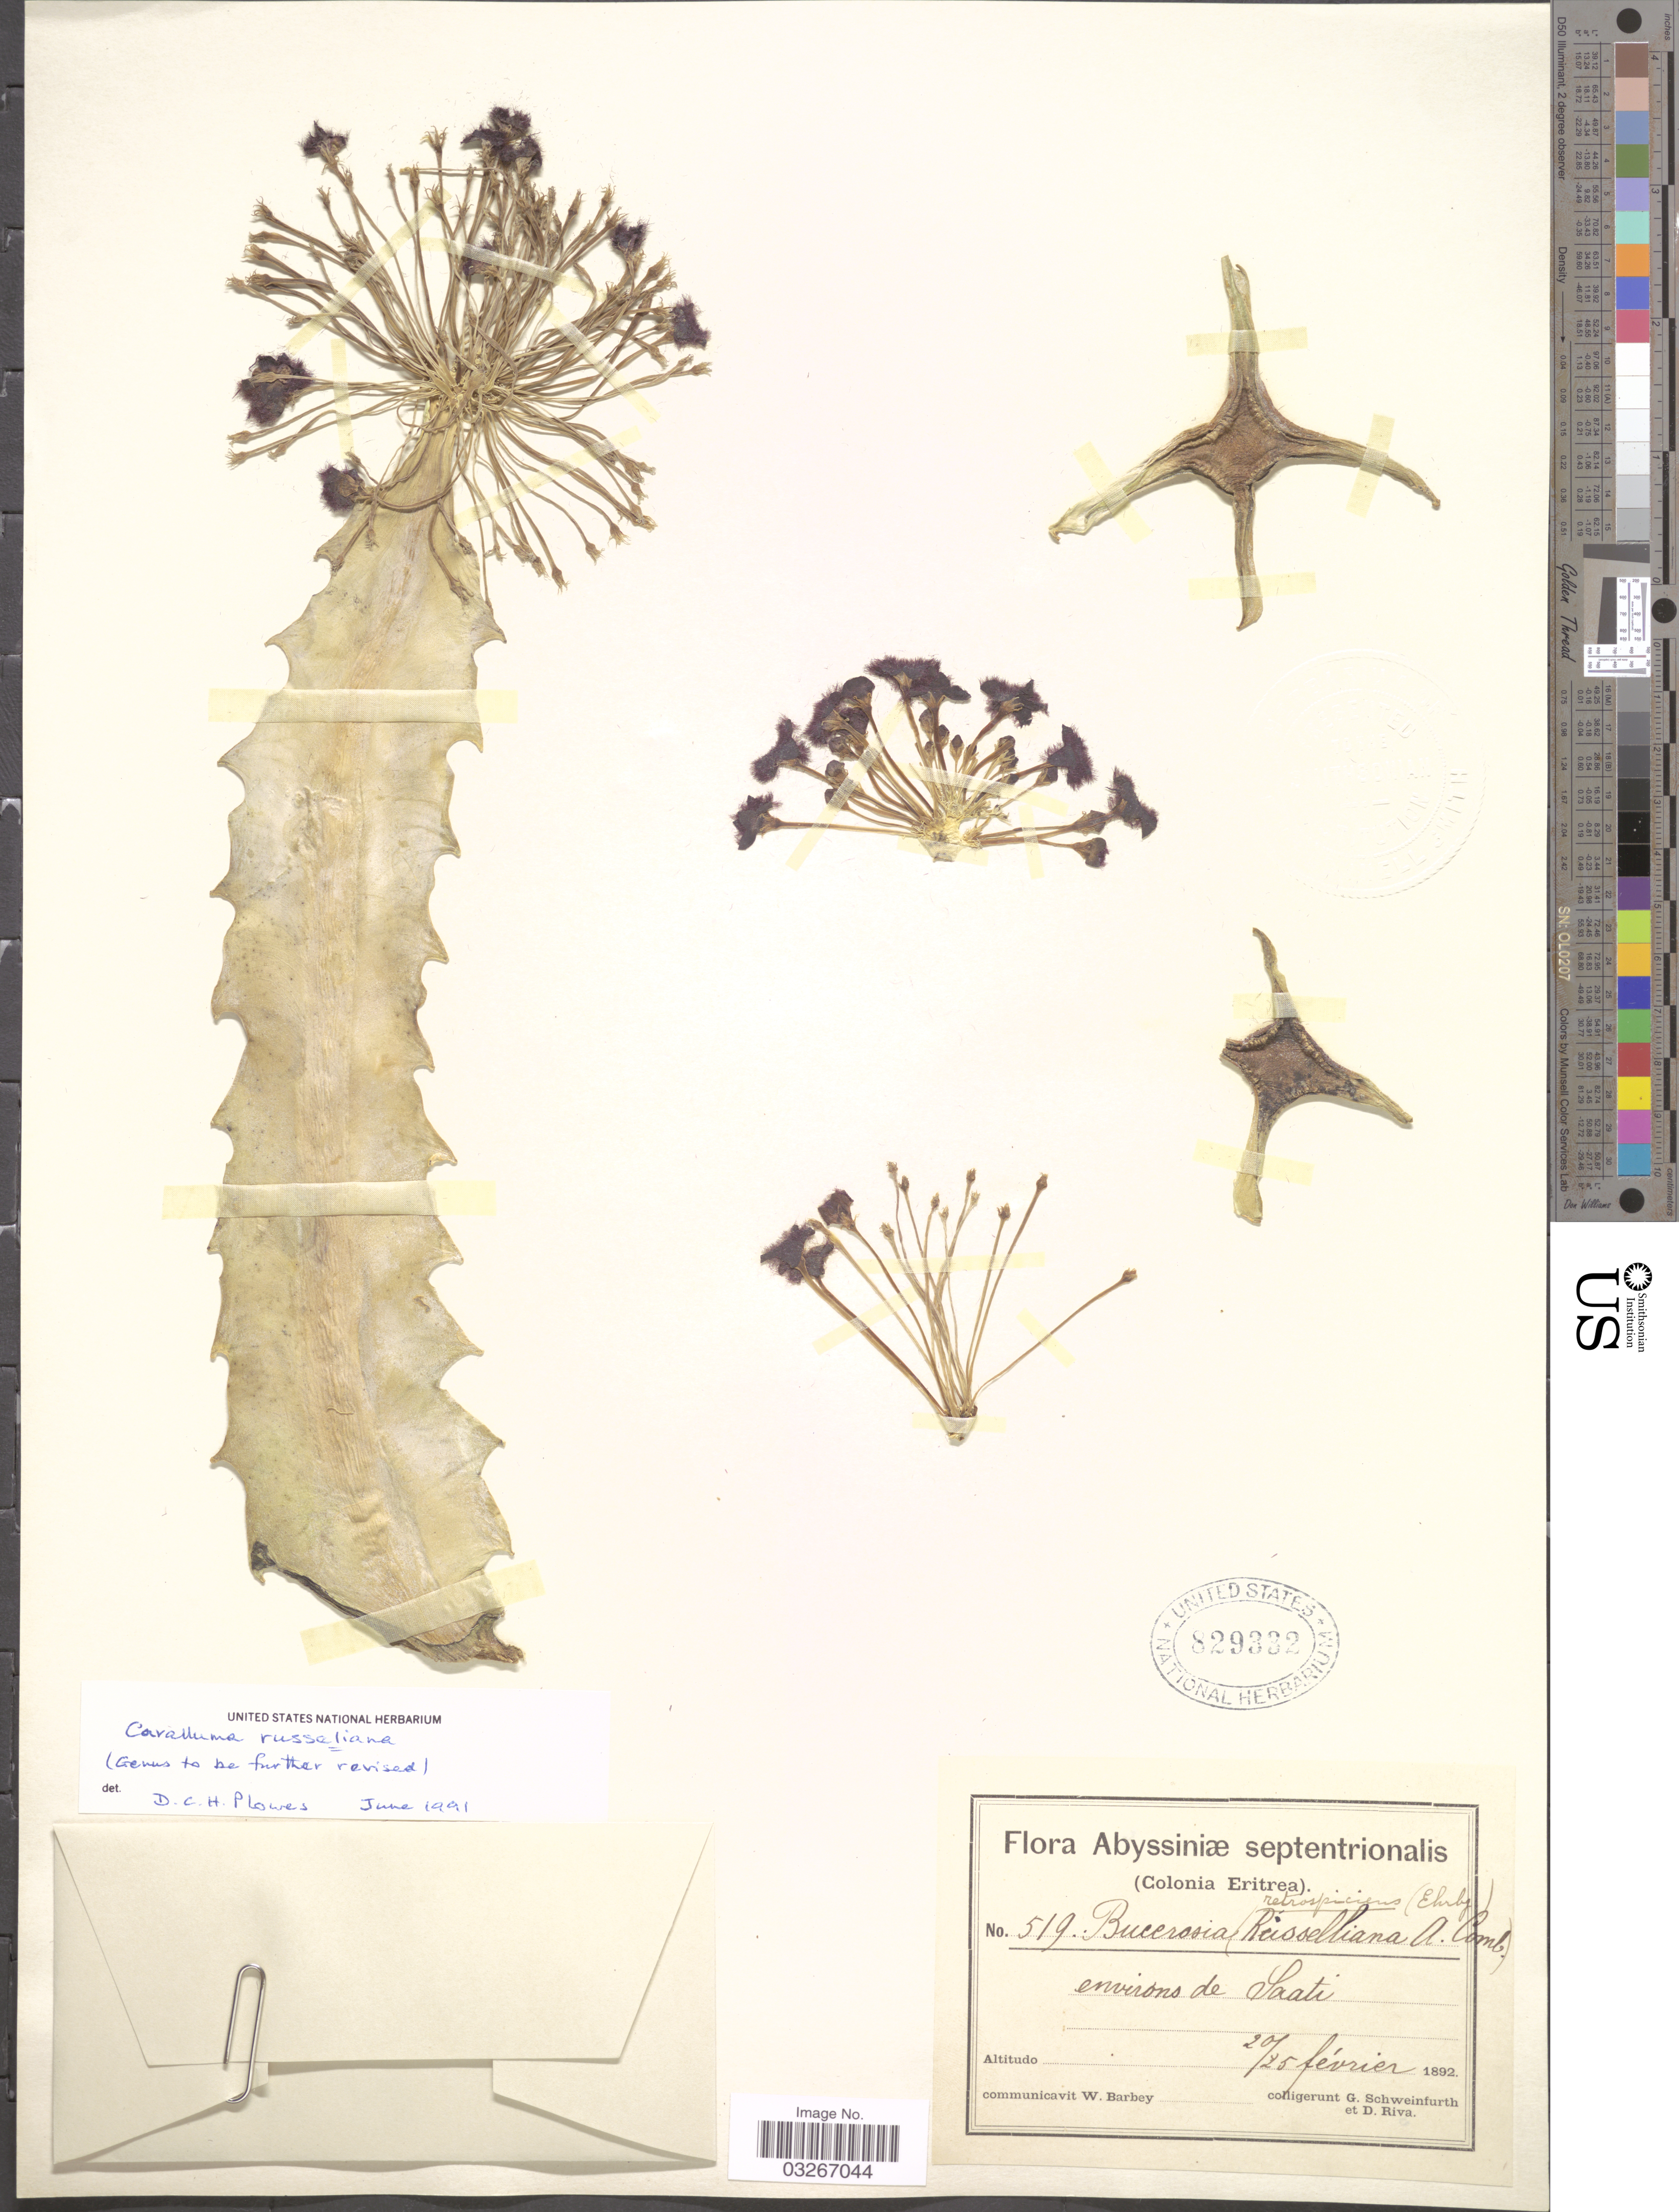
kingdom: Plantae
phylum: Tracheophyta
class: Magnoliopsida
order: Gentianales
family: Apocynaceae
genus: Caralluma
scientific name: Caralluma russelliana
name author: (Courbai ex Brongn.) Cufod.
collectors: G. A. Schweinfurth (herbarium) & D. Riva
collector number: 519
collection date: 1892-02-20/1892-02-25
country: Eritrea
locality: Abyssiniæ septentrionalis. (Colonia Eritrea). Environs de Saati.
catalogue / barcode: US 829332